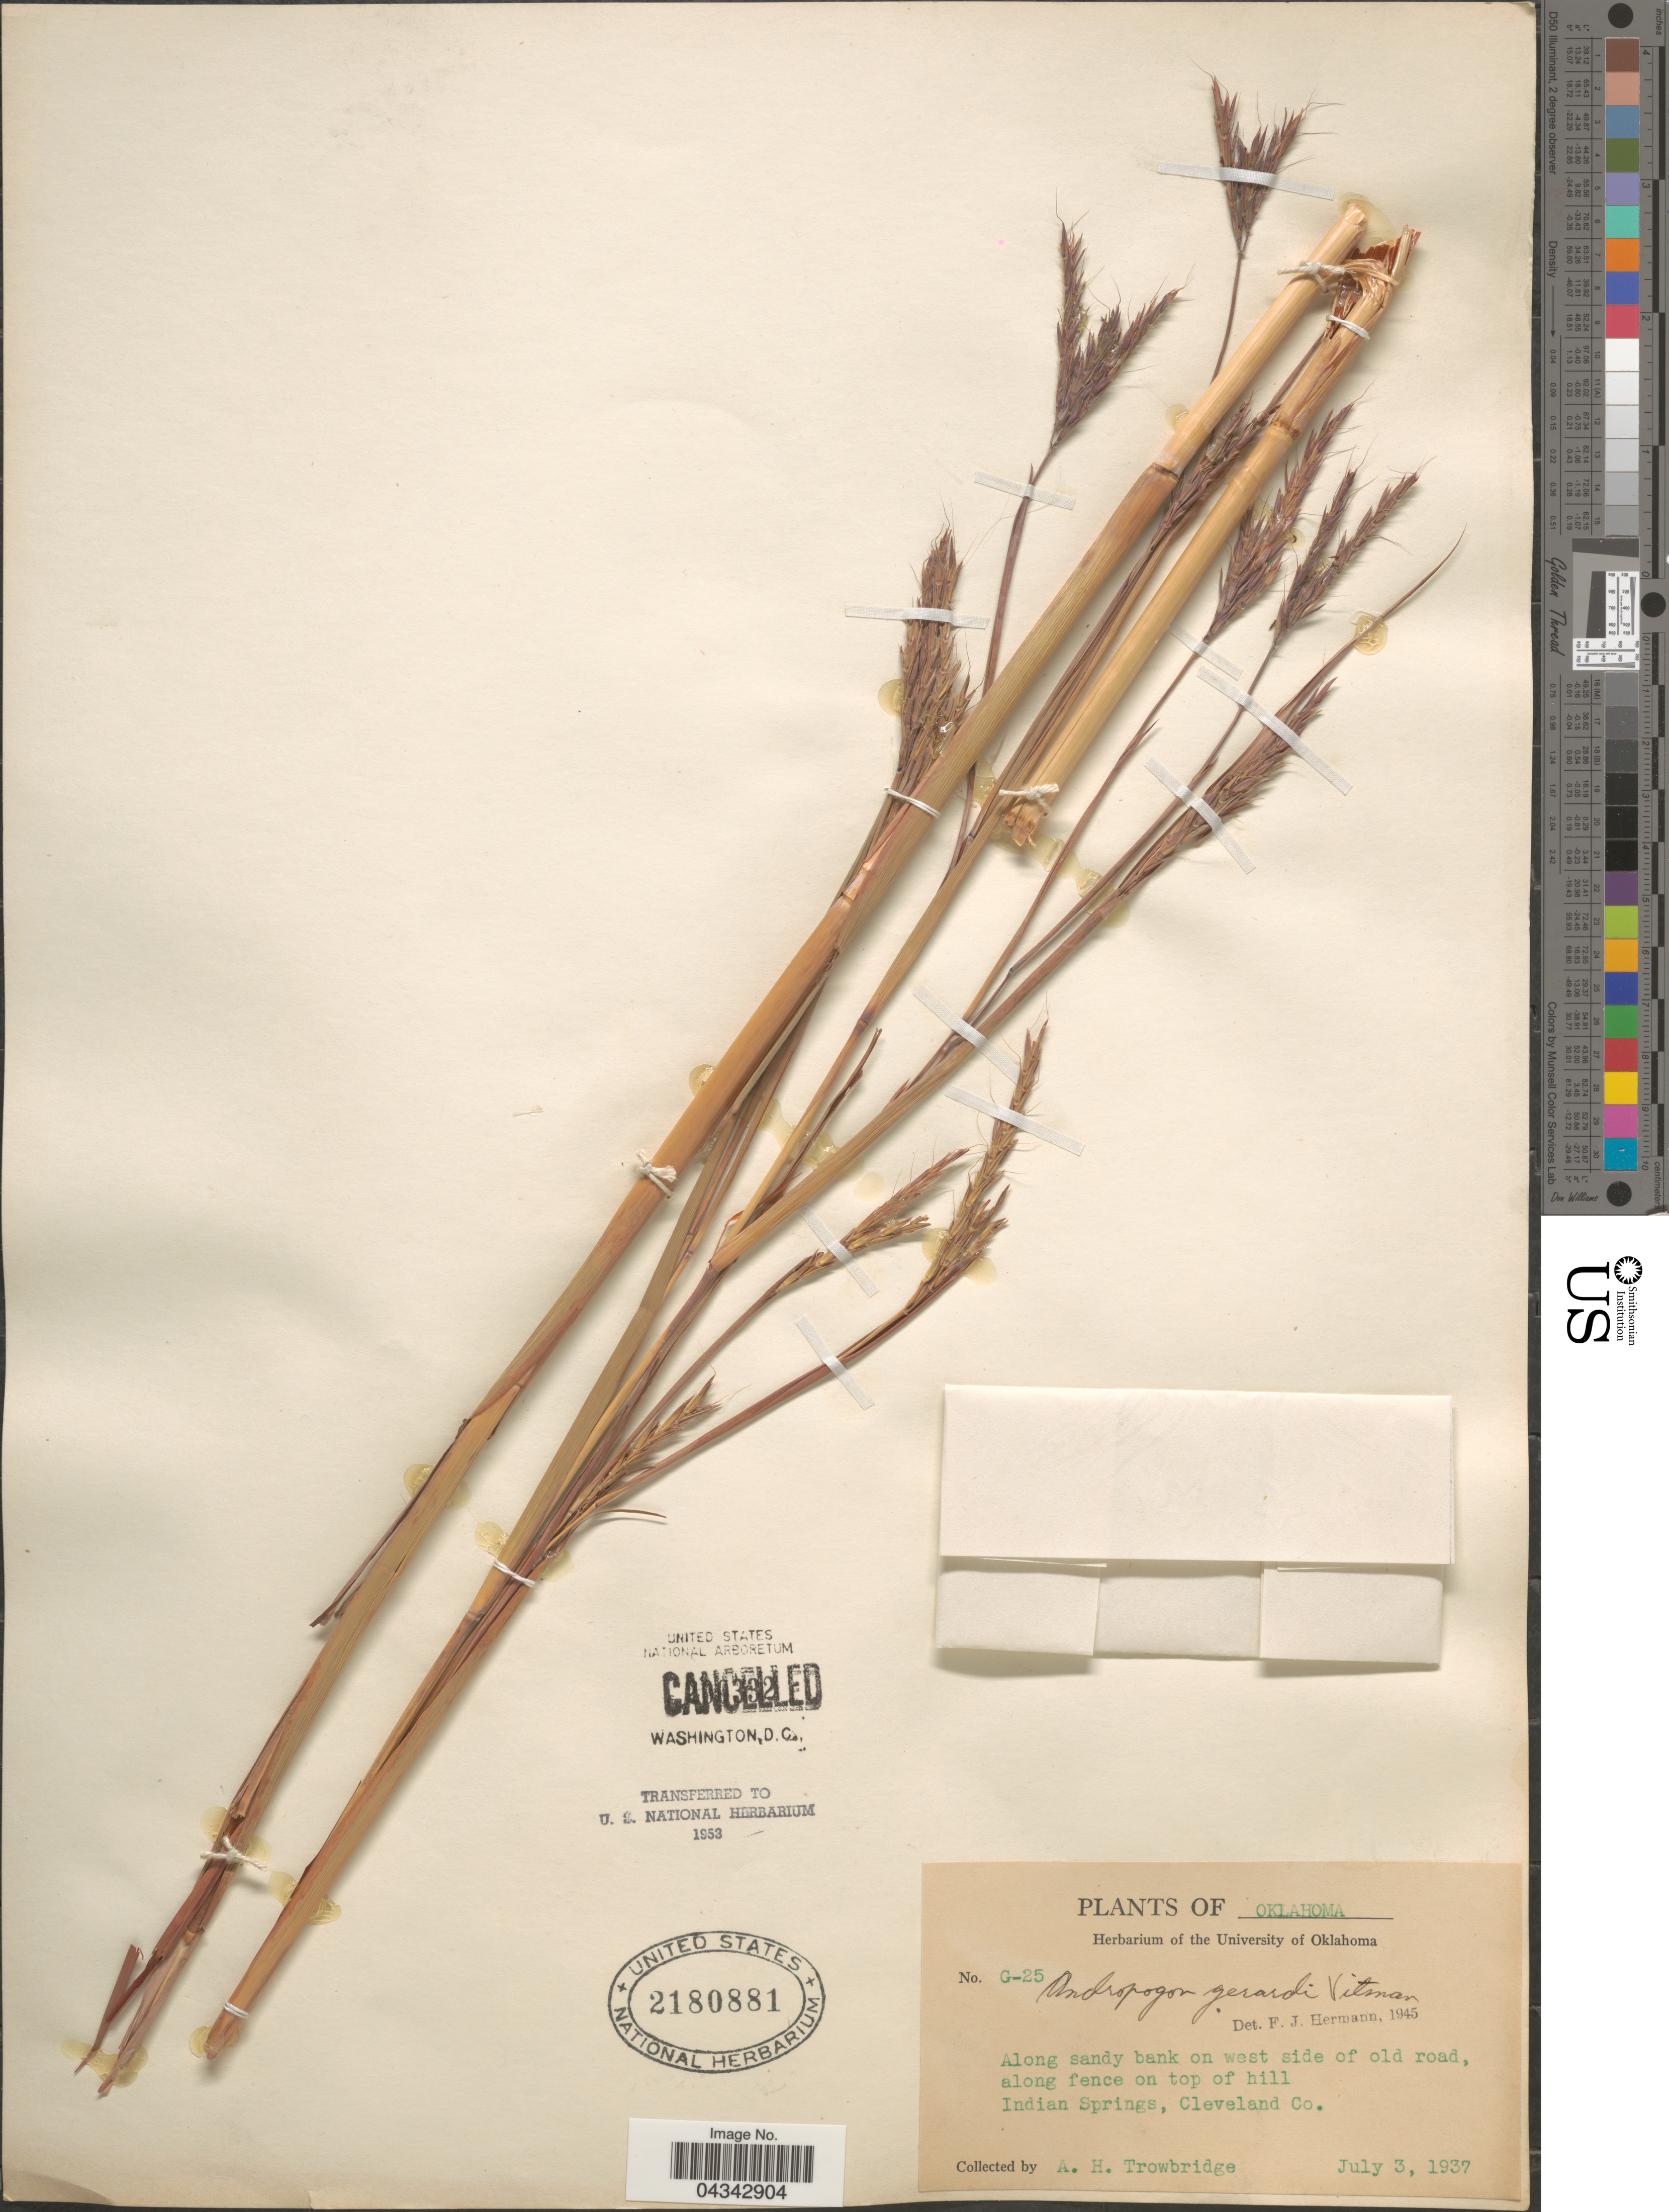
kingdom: Plantae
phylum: Tracheophyta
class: Liliopsida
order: Poales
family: Poaceae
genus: Andropogon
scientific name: Andropogon gerardii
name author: Vitman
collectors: A. H. Trowbridge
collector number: G-25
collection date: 1937-07-03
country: United States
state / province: Oklahoma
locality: Along sandy bank on west side of old road, along fence on top of hill Indian Springs, Cleveland Co.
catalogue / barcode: US 2180881